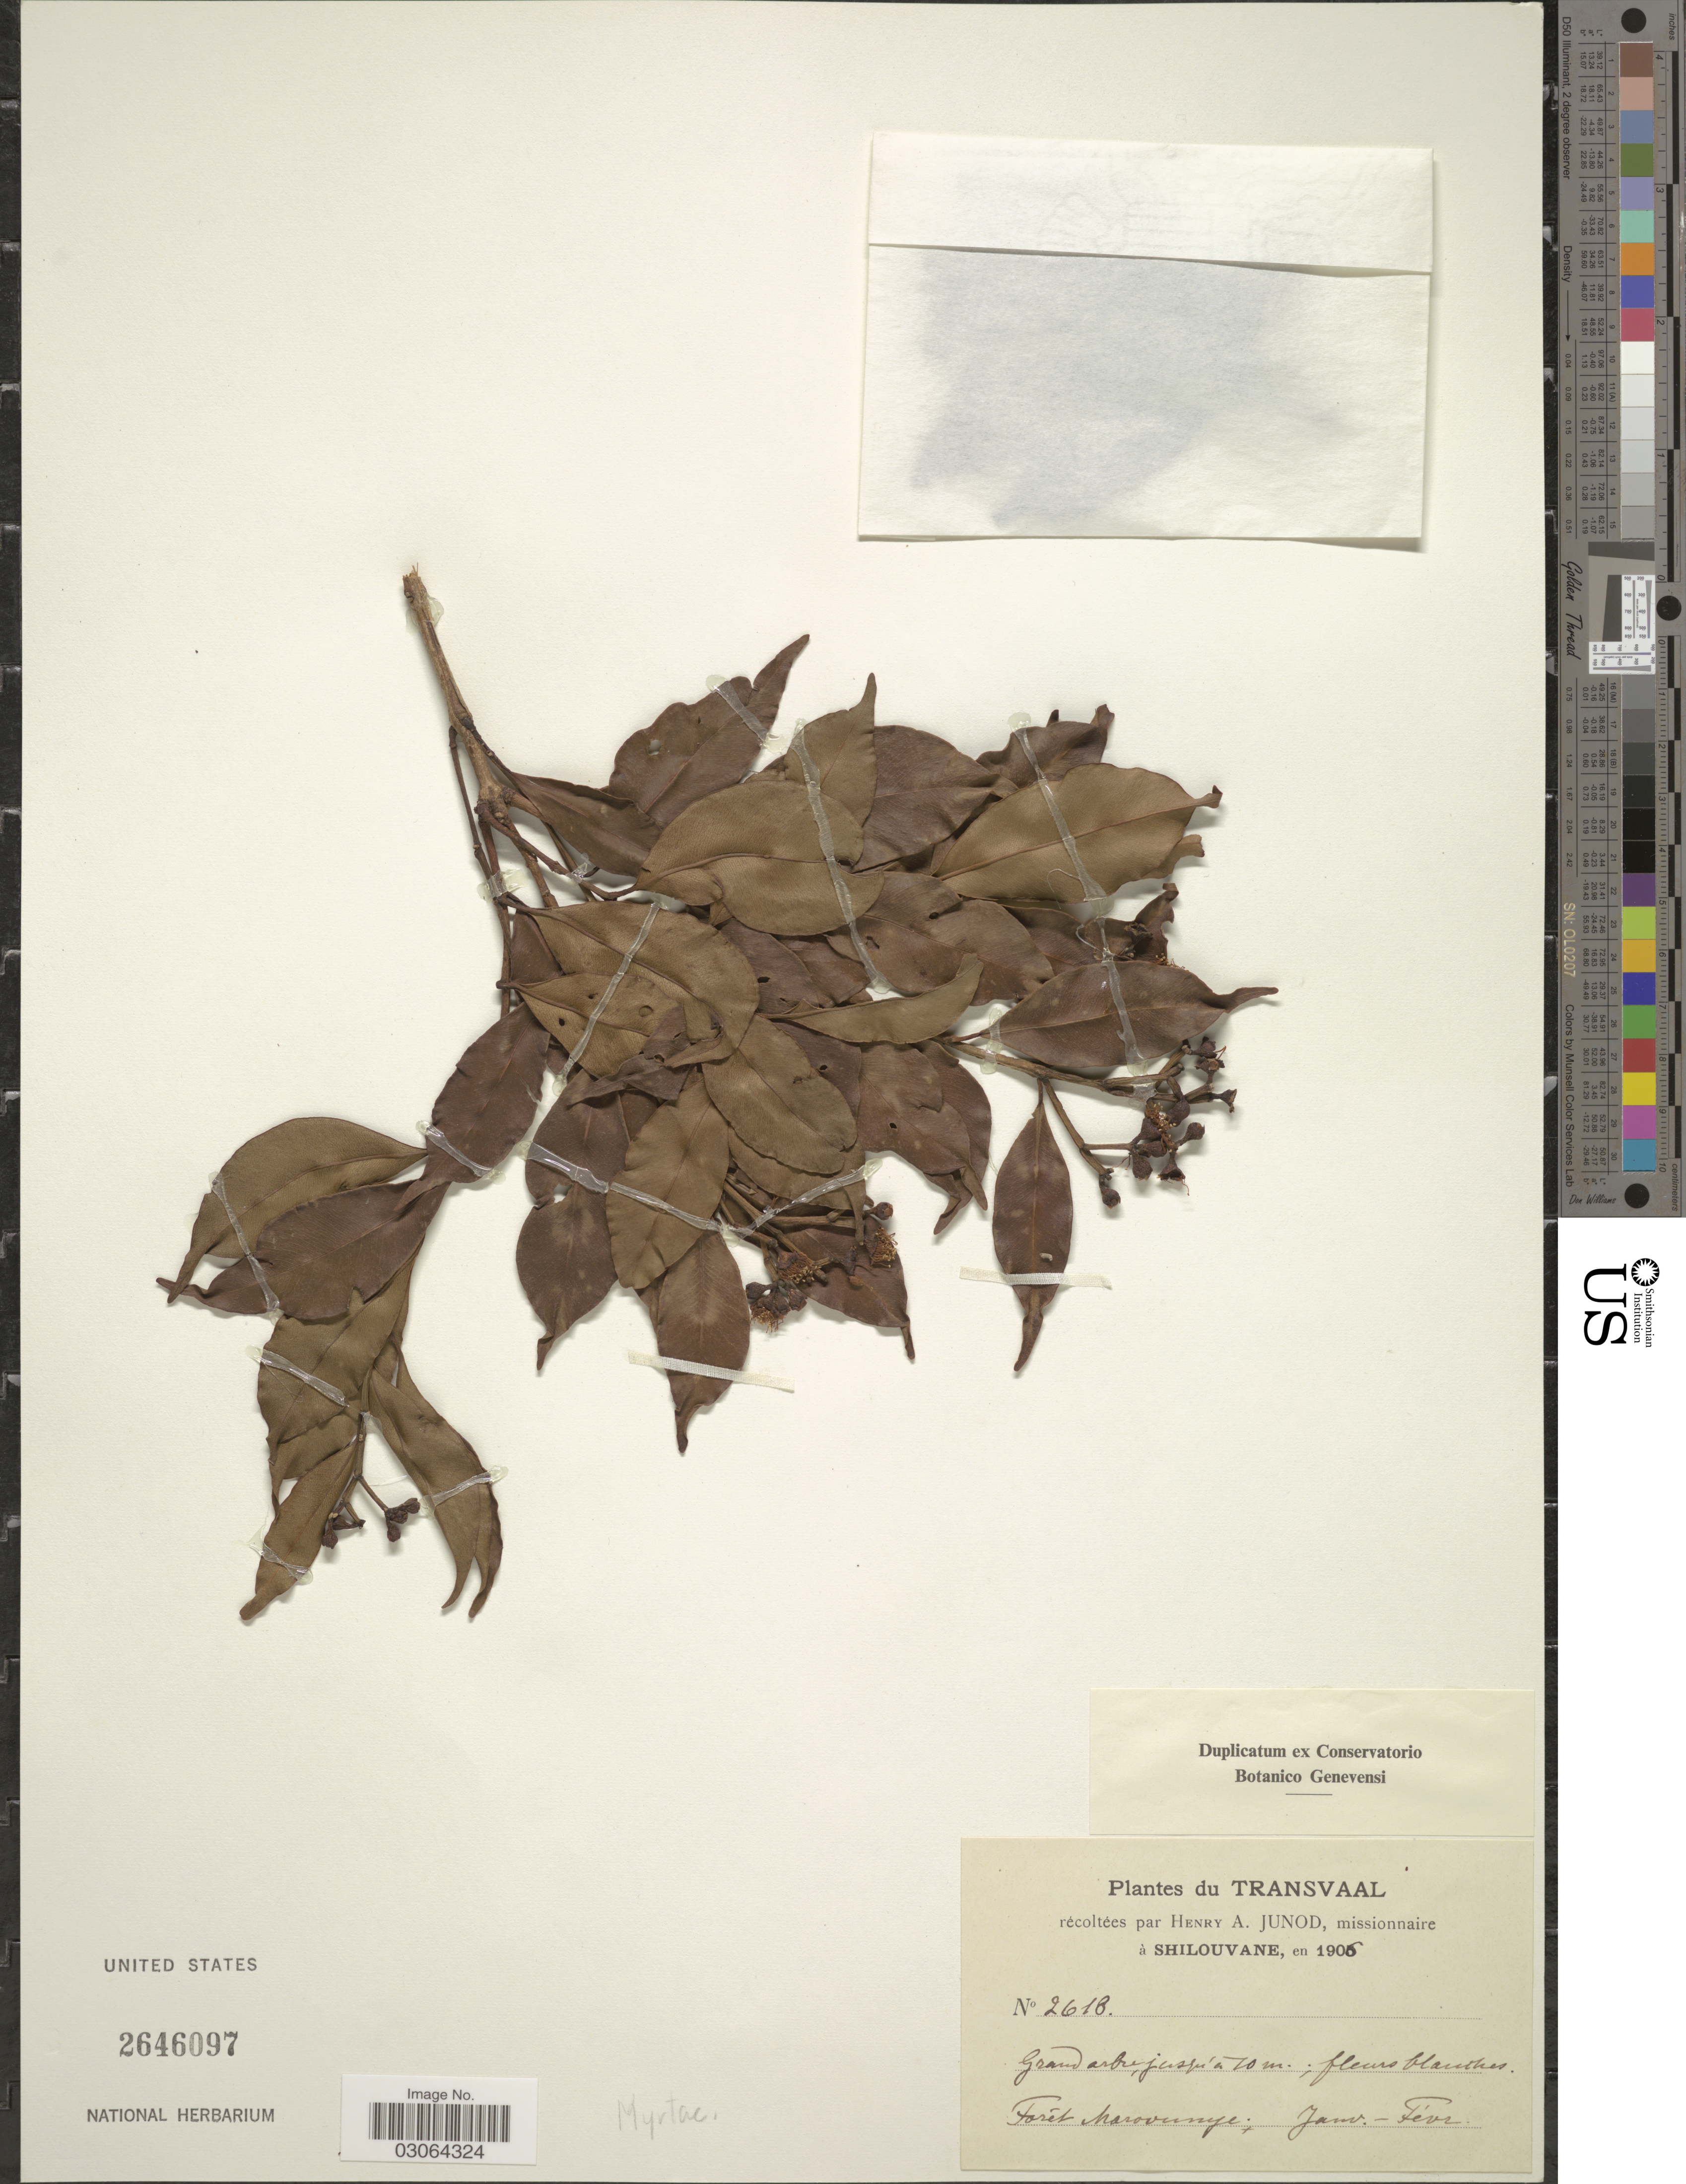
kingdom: Plantae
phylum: Tracheophyta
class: Magnoliopsida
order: Myrtales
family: Myrtaceae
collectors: H. Junod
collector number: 2618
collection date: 1906-01/1906-02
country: South Africa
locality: Transvaal, Forêt Marovunyi. Shilouvane.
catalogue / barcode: US 2646097